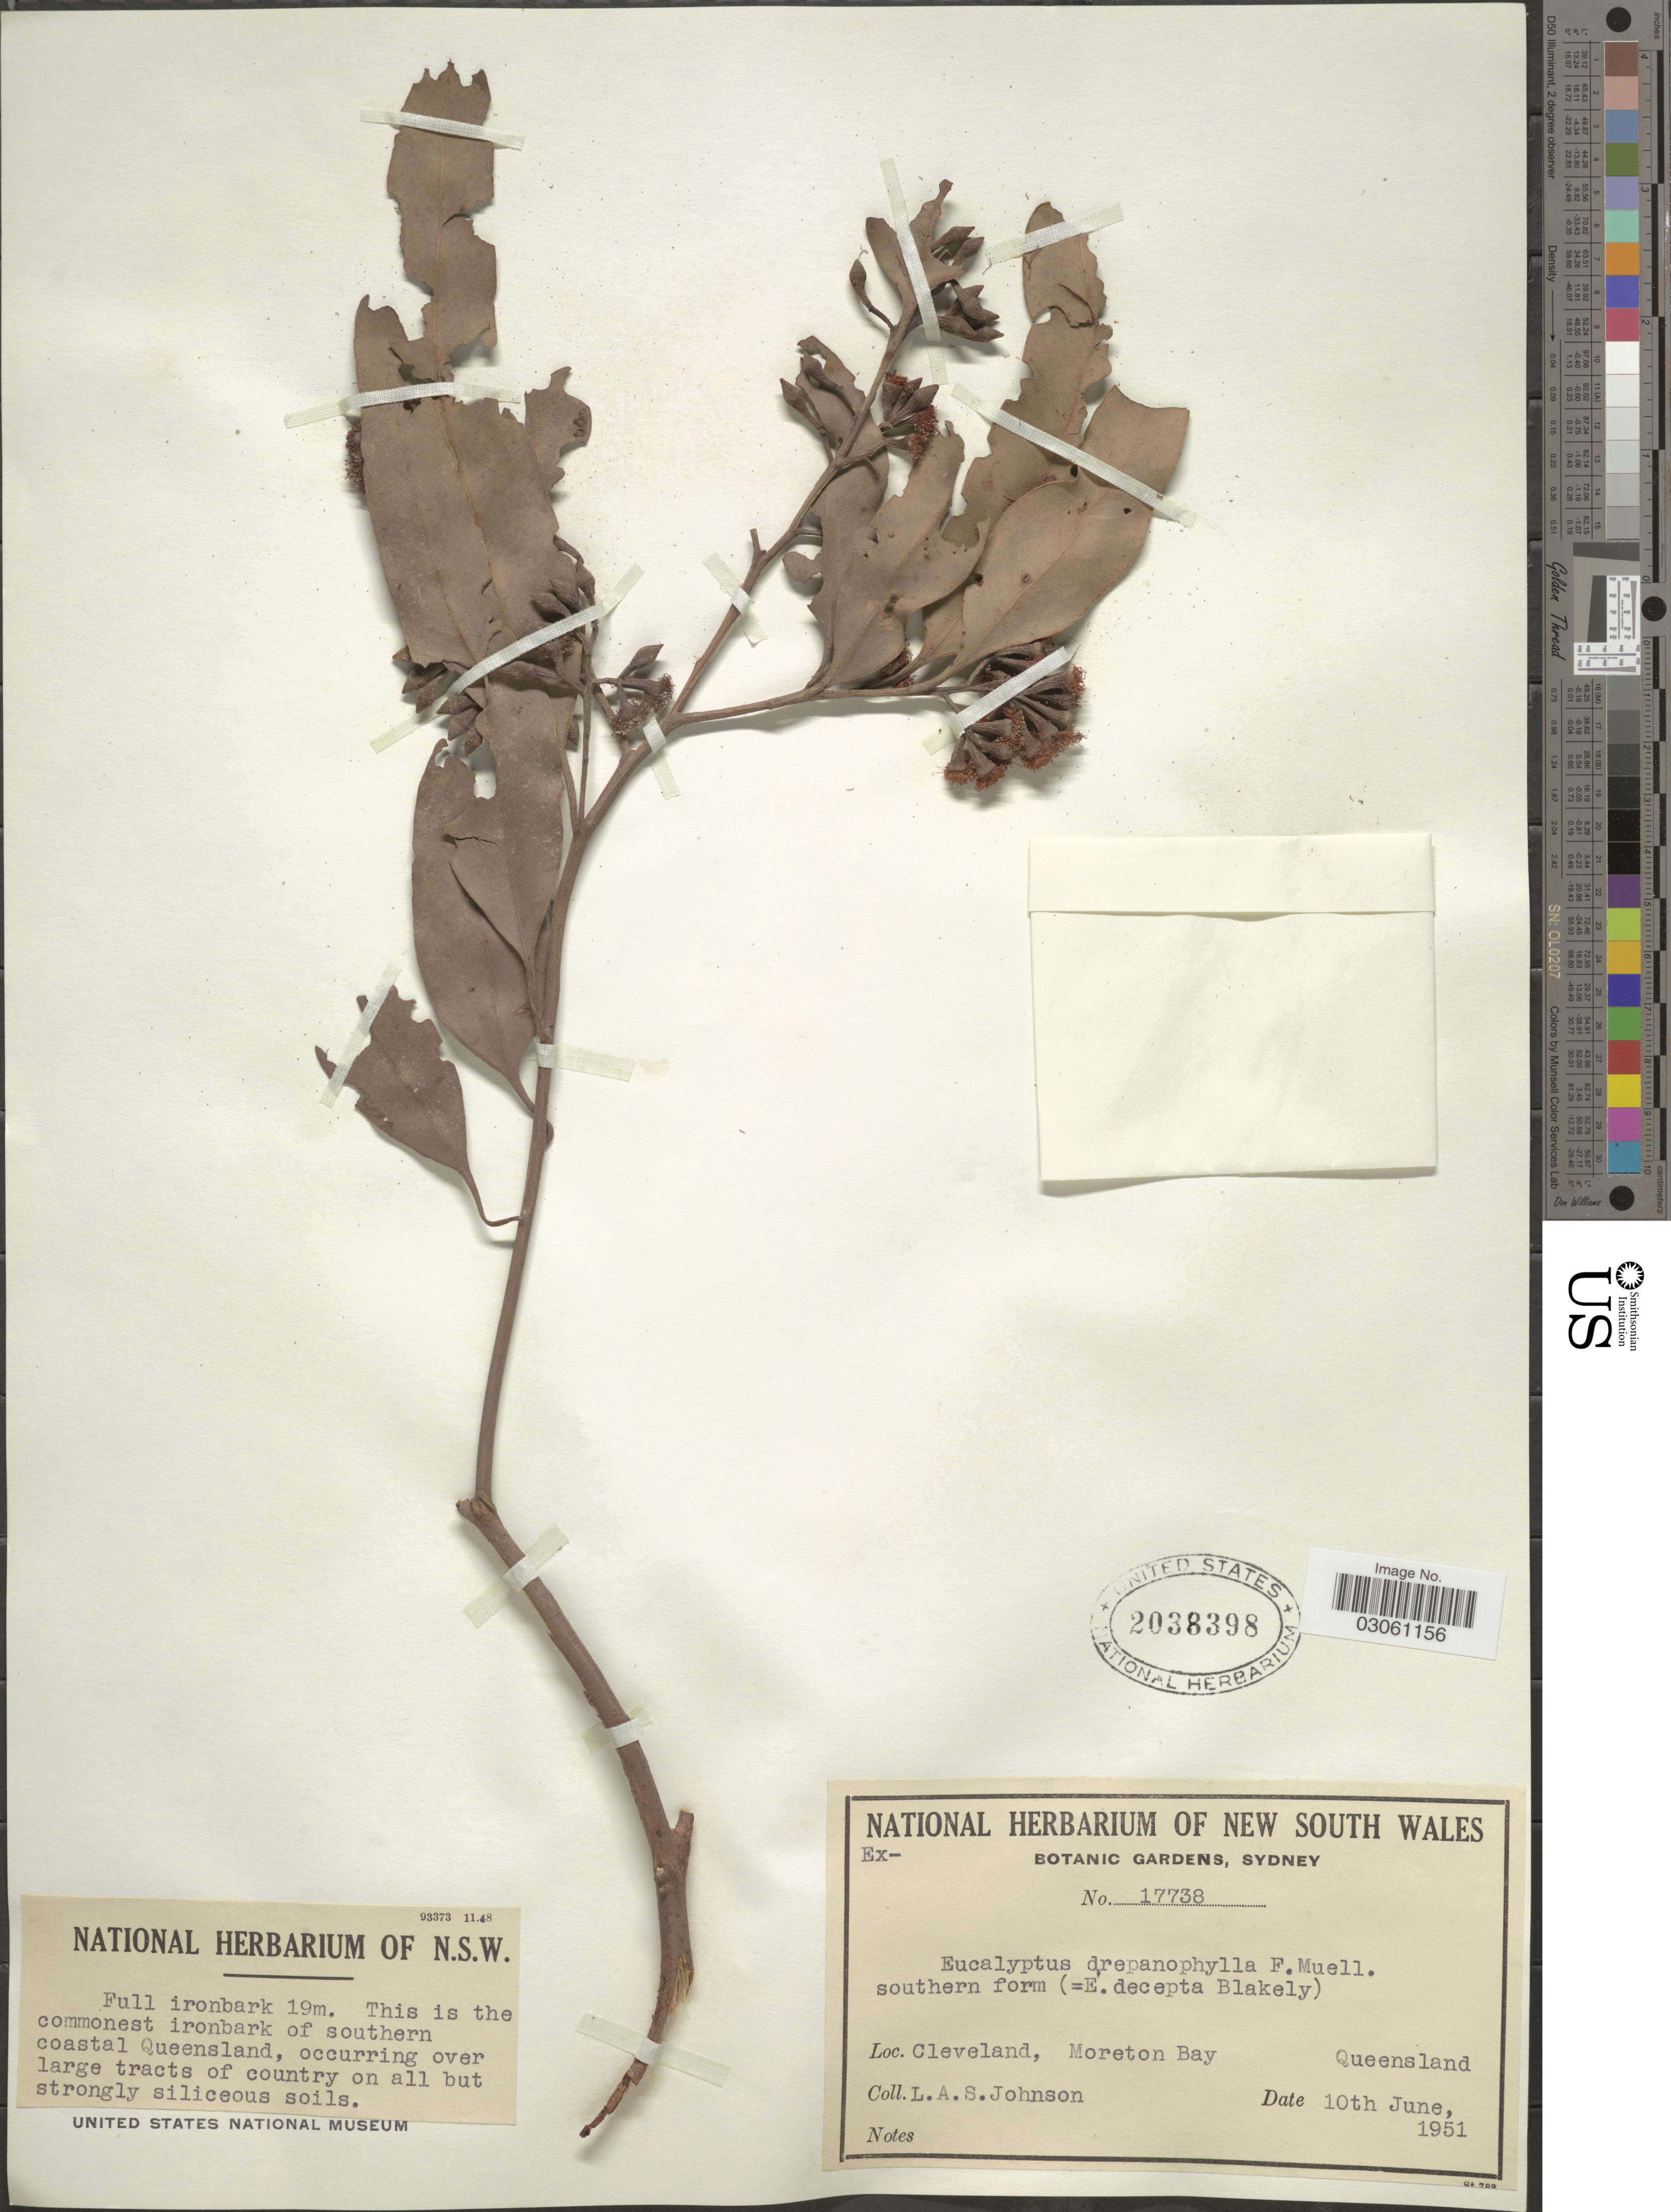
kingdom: Plantae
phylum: Tracheophyta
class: Magnoliopsida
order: Myrtales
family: Myrtaceae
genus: Eucalyptus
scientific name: Eucalyptus drepanophylla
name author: F. Muell. ex Benth.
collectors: L. A. S. Johnson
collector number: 17738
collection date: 1951-06-10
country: Australia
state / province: Queensland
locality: Cleveland, Moreton Bay.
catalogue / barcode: US 2038398